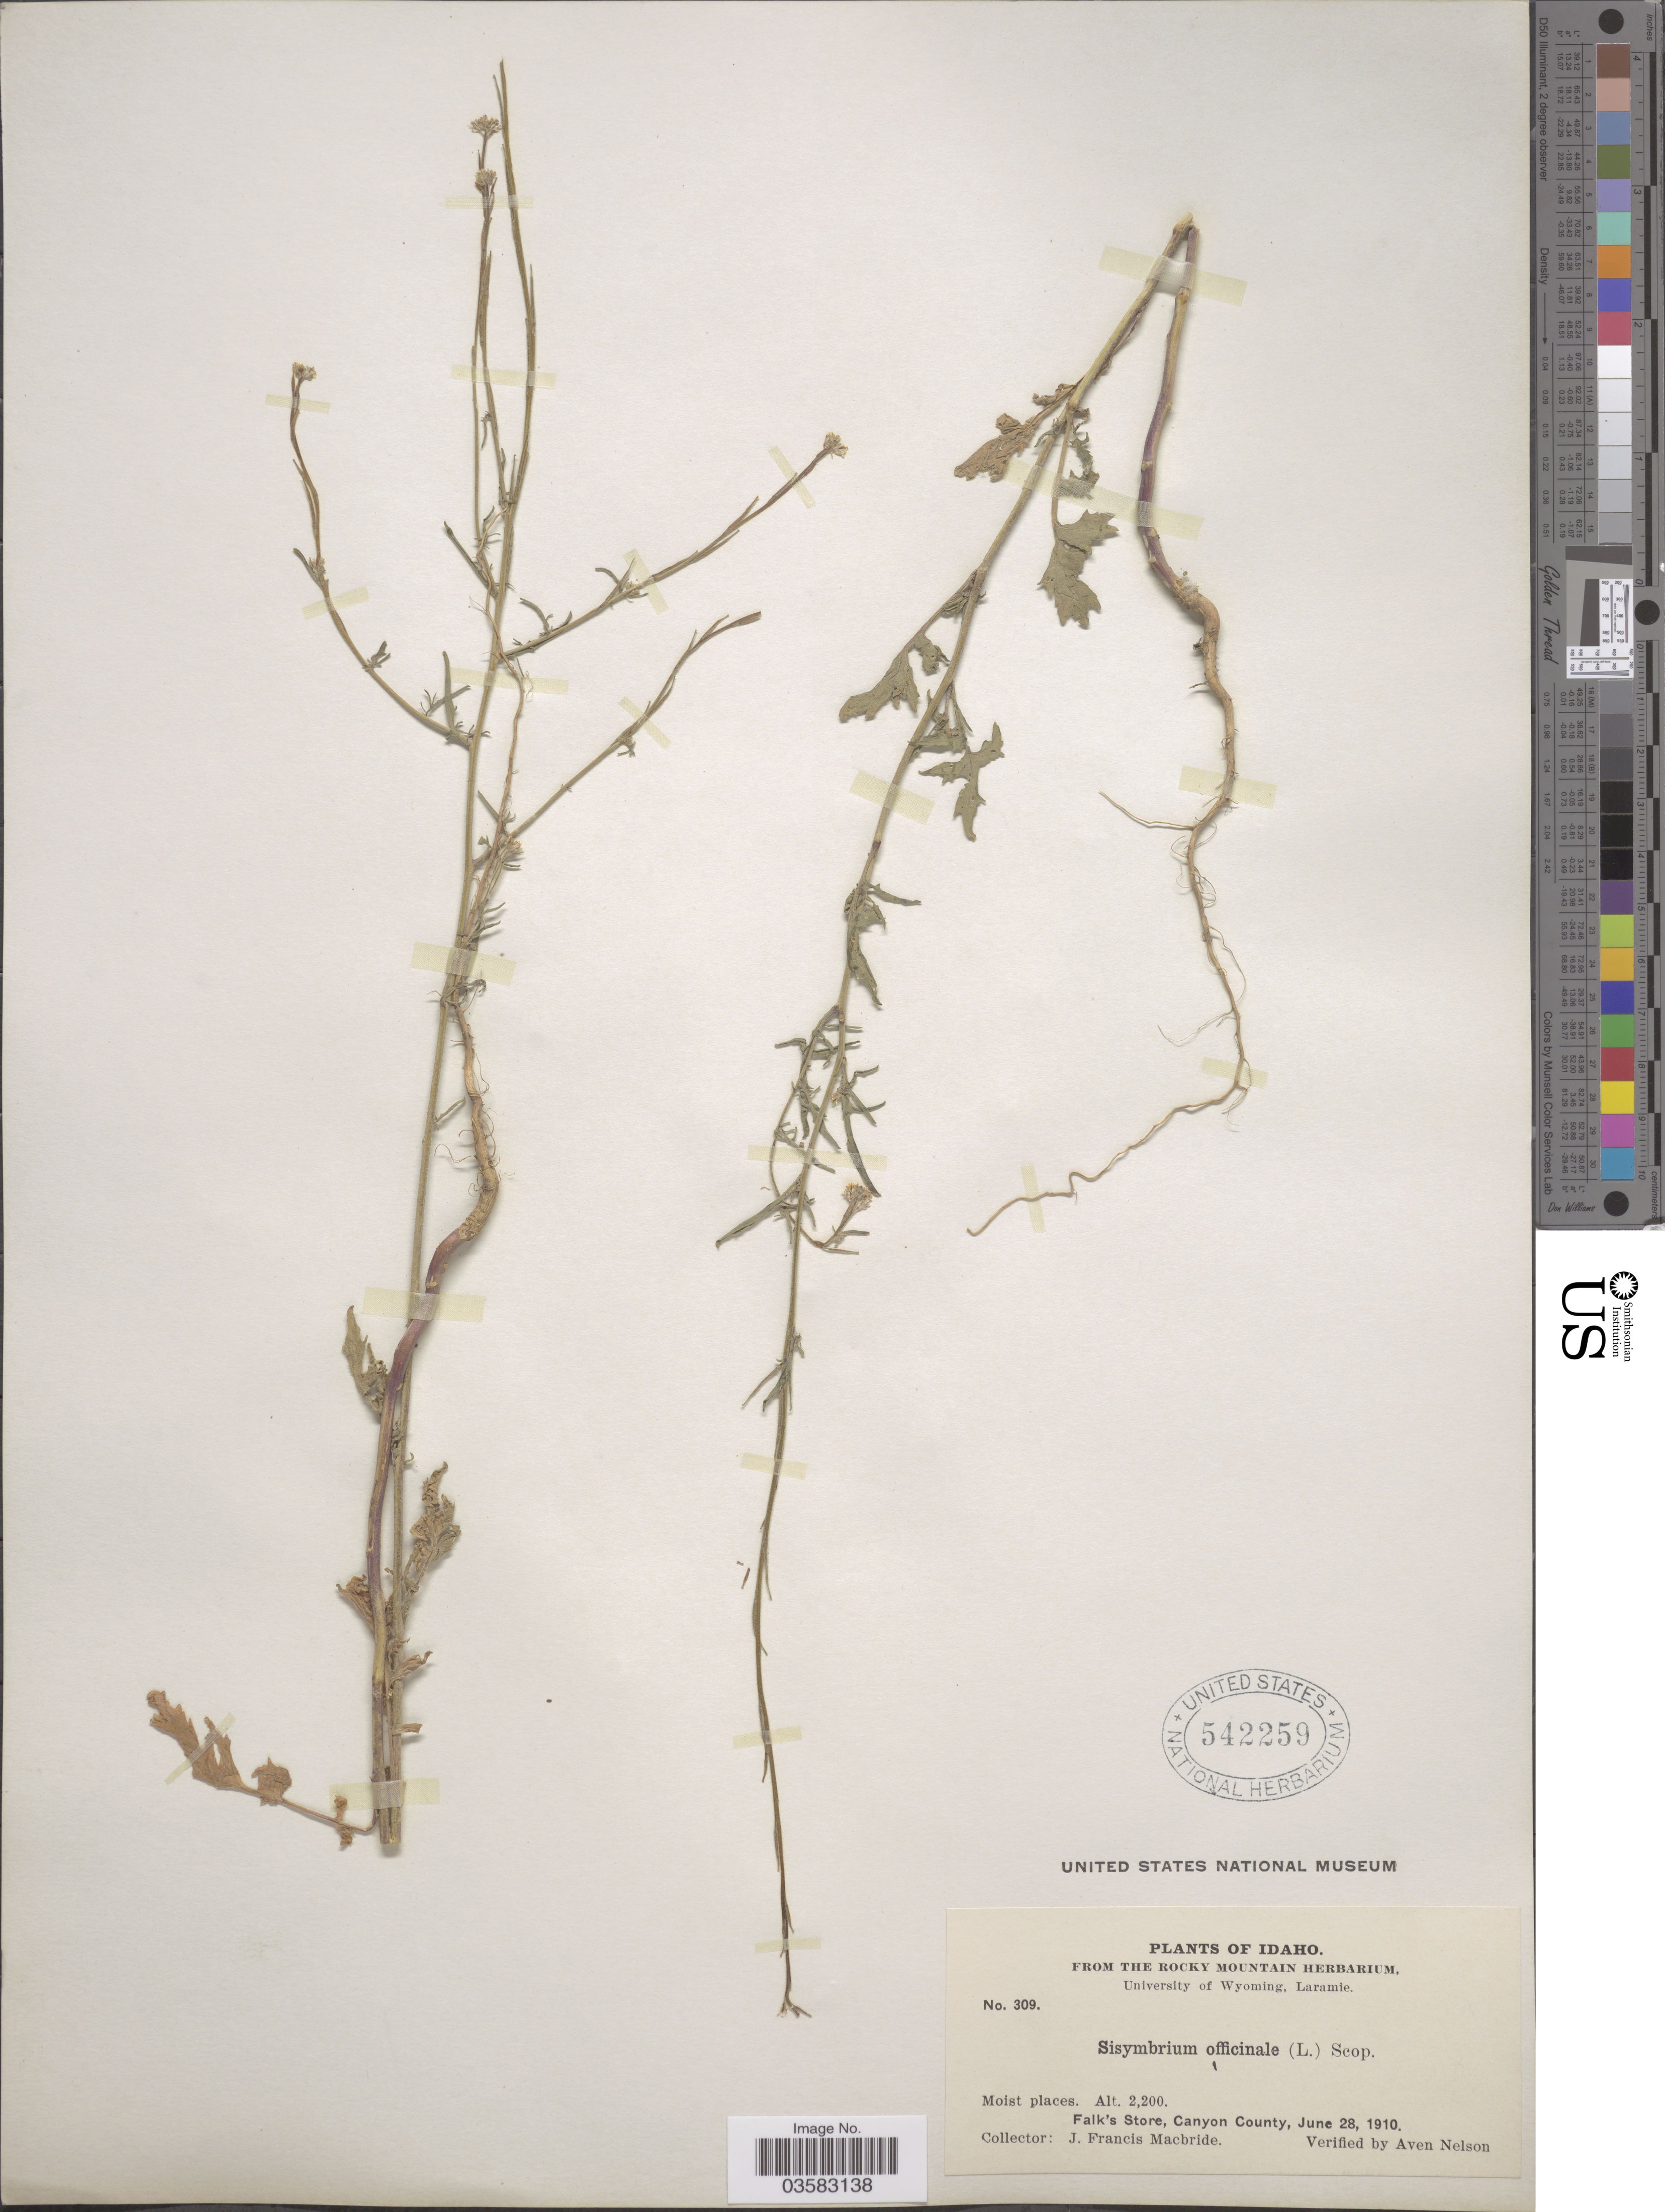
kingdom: Plantae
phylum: Tracheophyta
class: Magnoliopsida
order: Brassicales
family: Brassicaceae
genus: Sisymbrium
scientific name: Sisymbrium officinale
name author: (L.) Scop.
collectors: J. F. Macbride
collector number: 309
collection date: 1910-06-28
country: United States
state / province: Idaho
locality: Falk's Store, Canyon County.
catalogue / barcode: US 542259